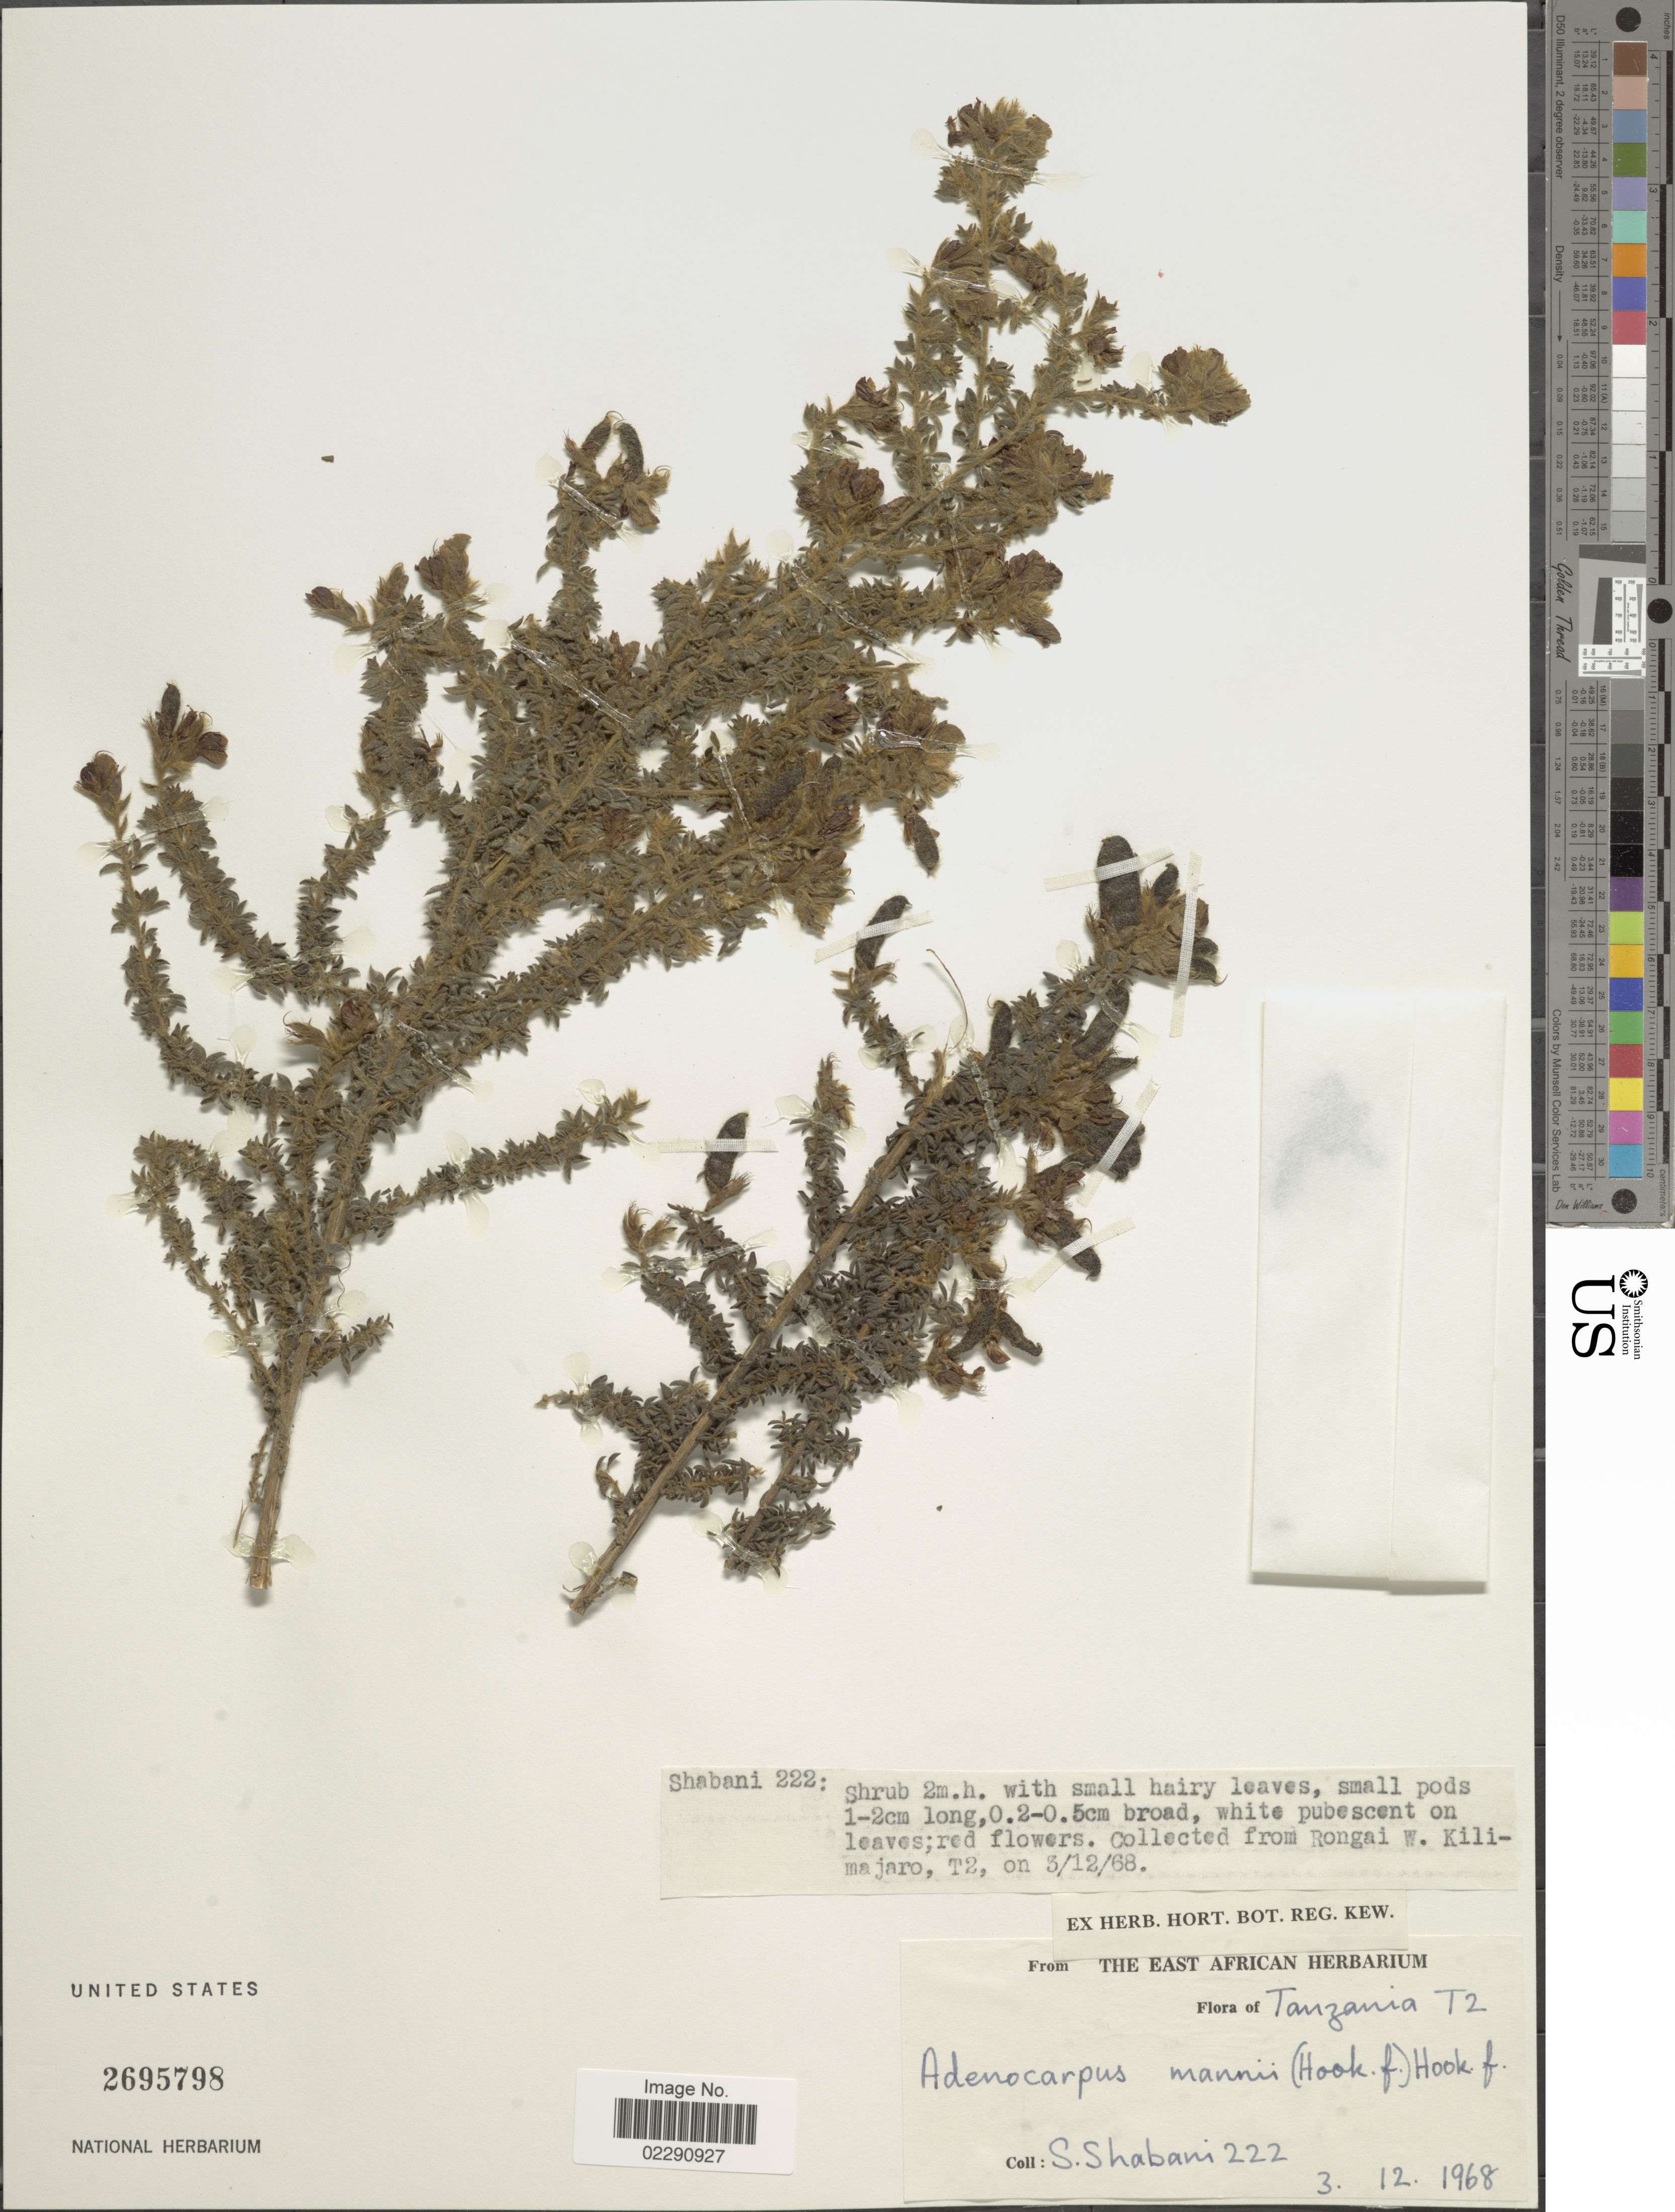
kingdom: Plantae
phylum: Tracheophyta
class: Magnoliopsida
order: Fabales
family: Fabaceae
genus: Adenocarpus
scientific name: Adenocarpus mannii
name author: (Hook. f.) Hook. f.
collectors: -. Shabani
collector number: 222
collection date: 1968-12-03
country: Tanzania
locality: Tanzania Tz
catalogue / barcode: US 2695798